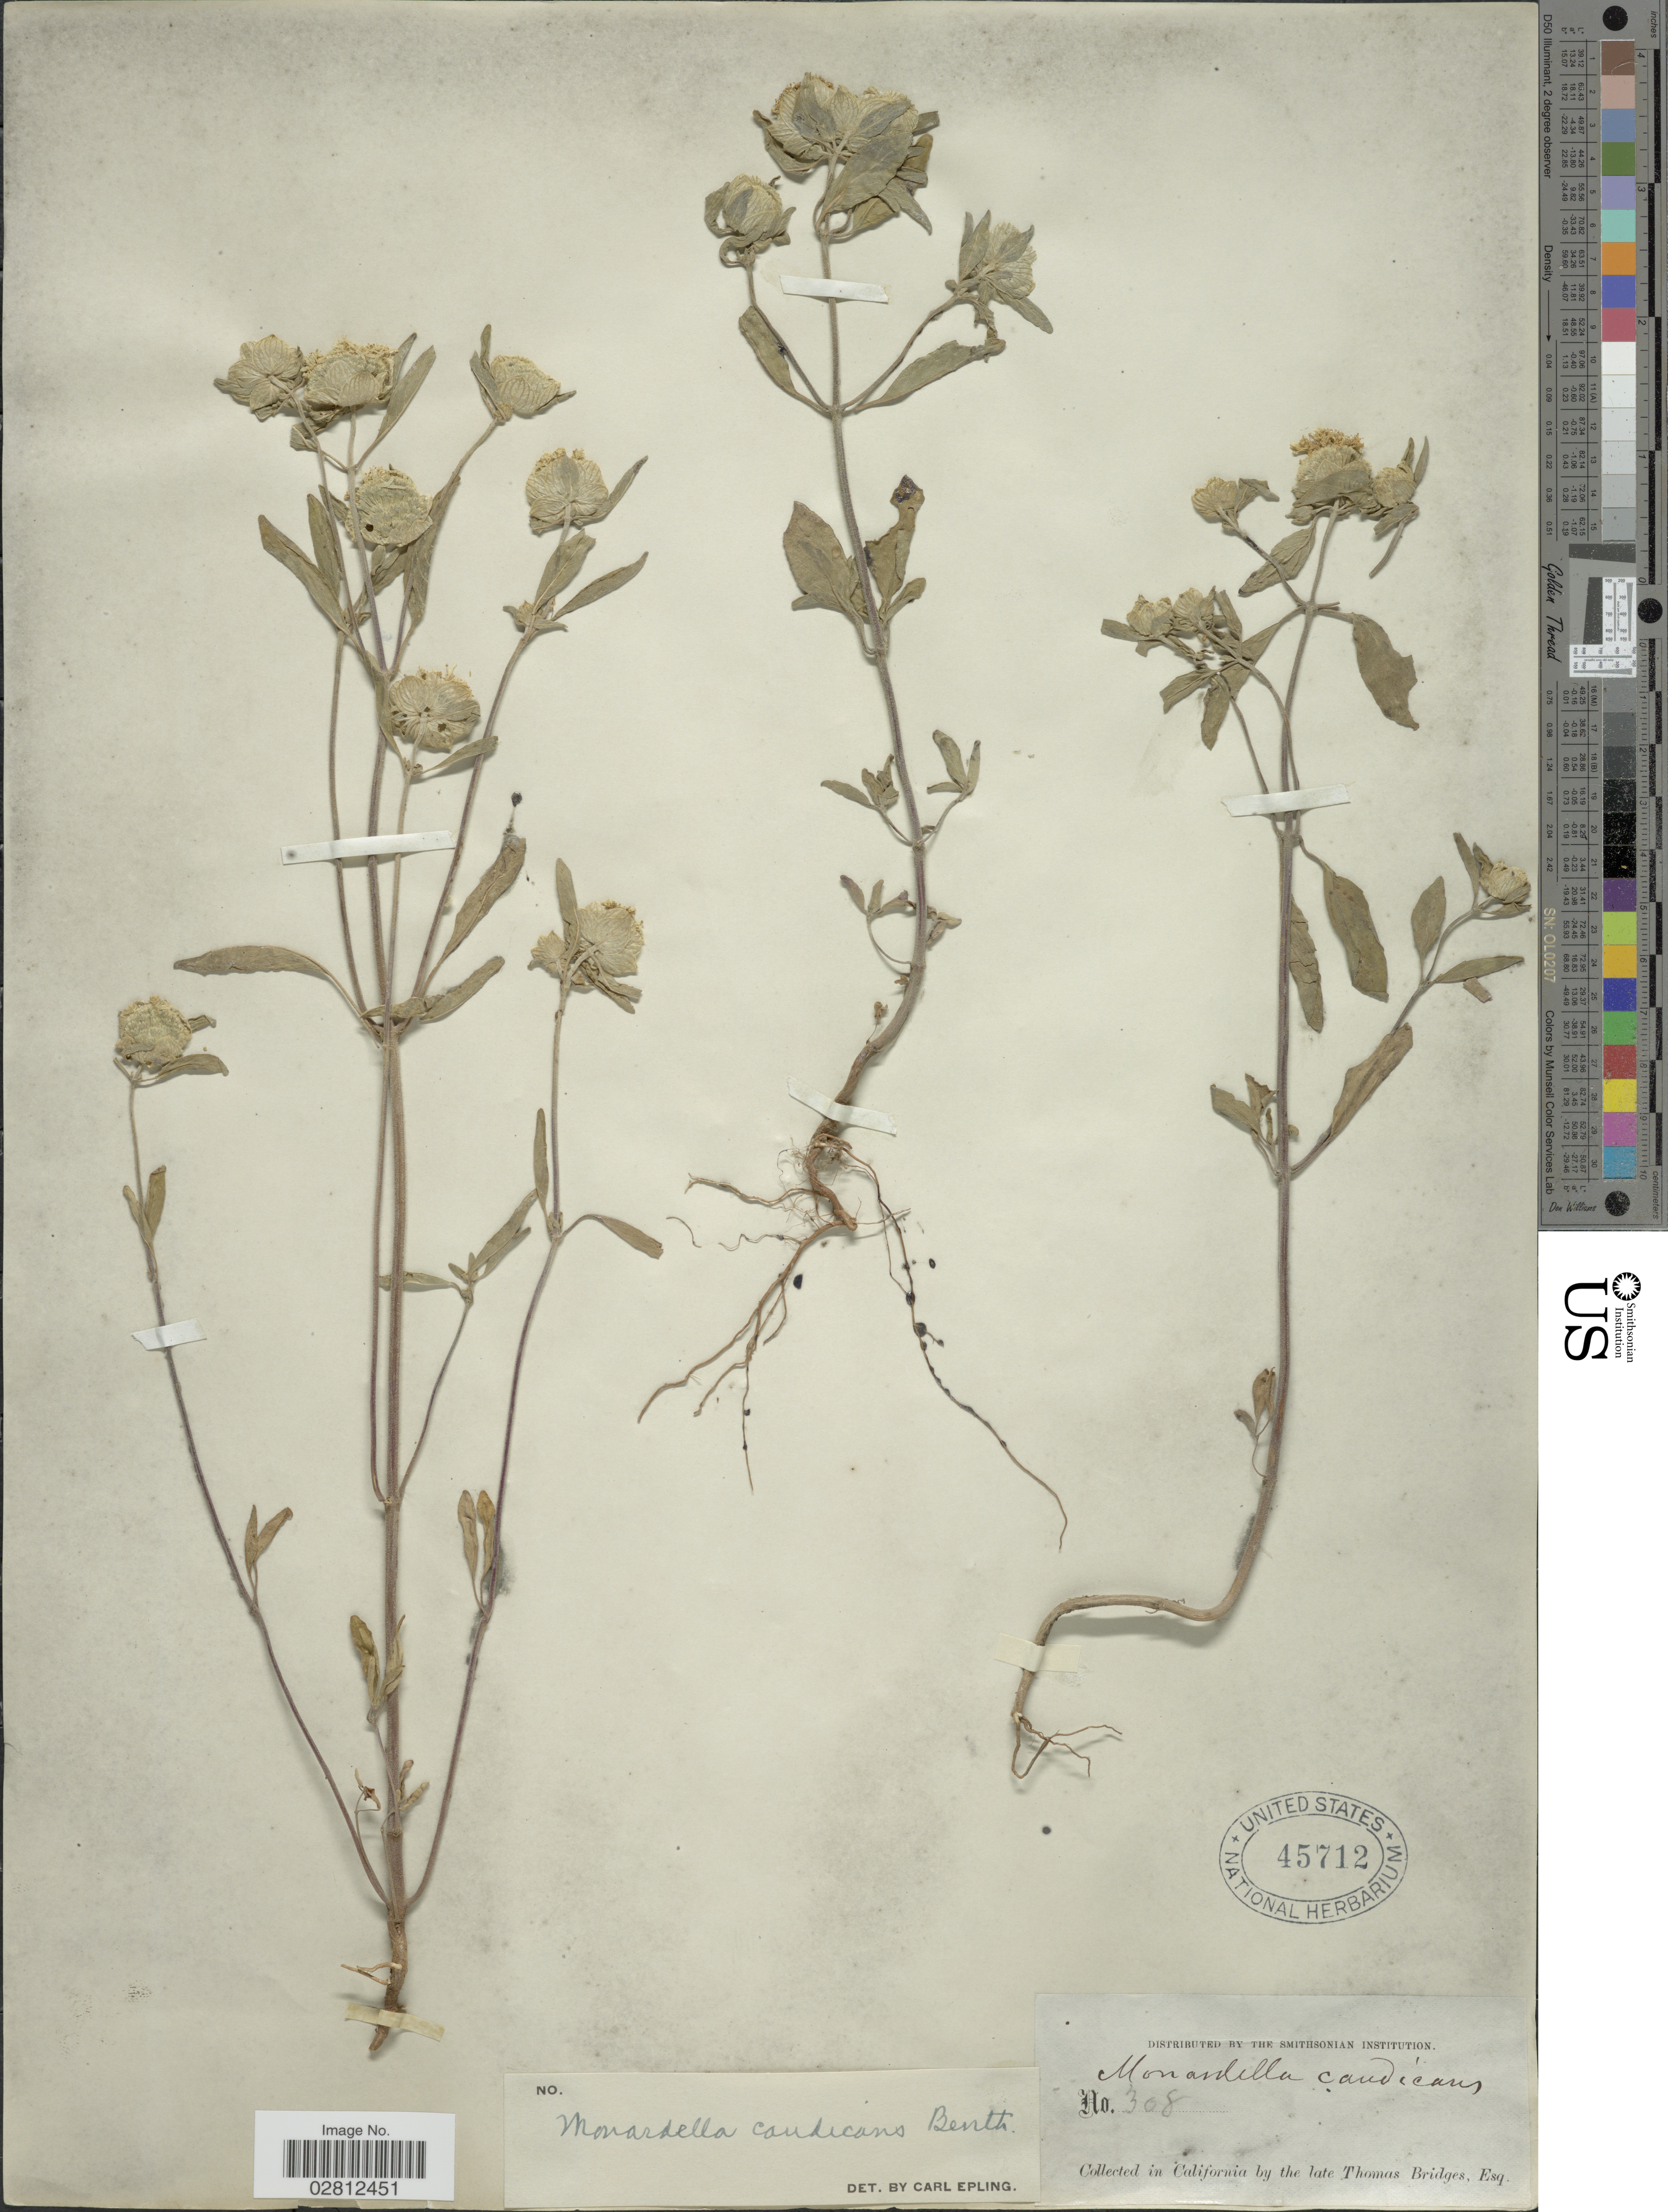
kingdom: Plantae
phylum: Tracheophyta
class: Magnoliopsida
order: Lamiales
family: Lamiaceae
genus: Monardella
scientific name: Monardella candicans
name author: Benth.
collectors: T. Bridges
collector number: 308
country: United States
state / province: California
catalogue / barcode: US 45712